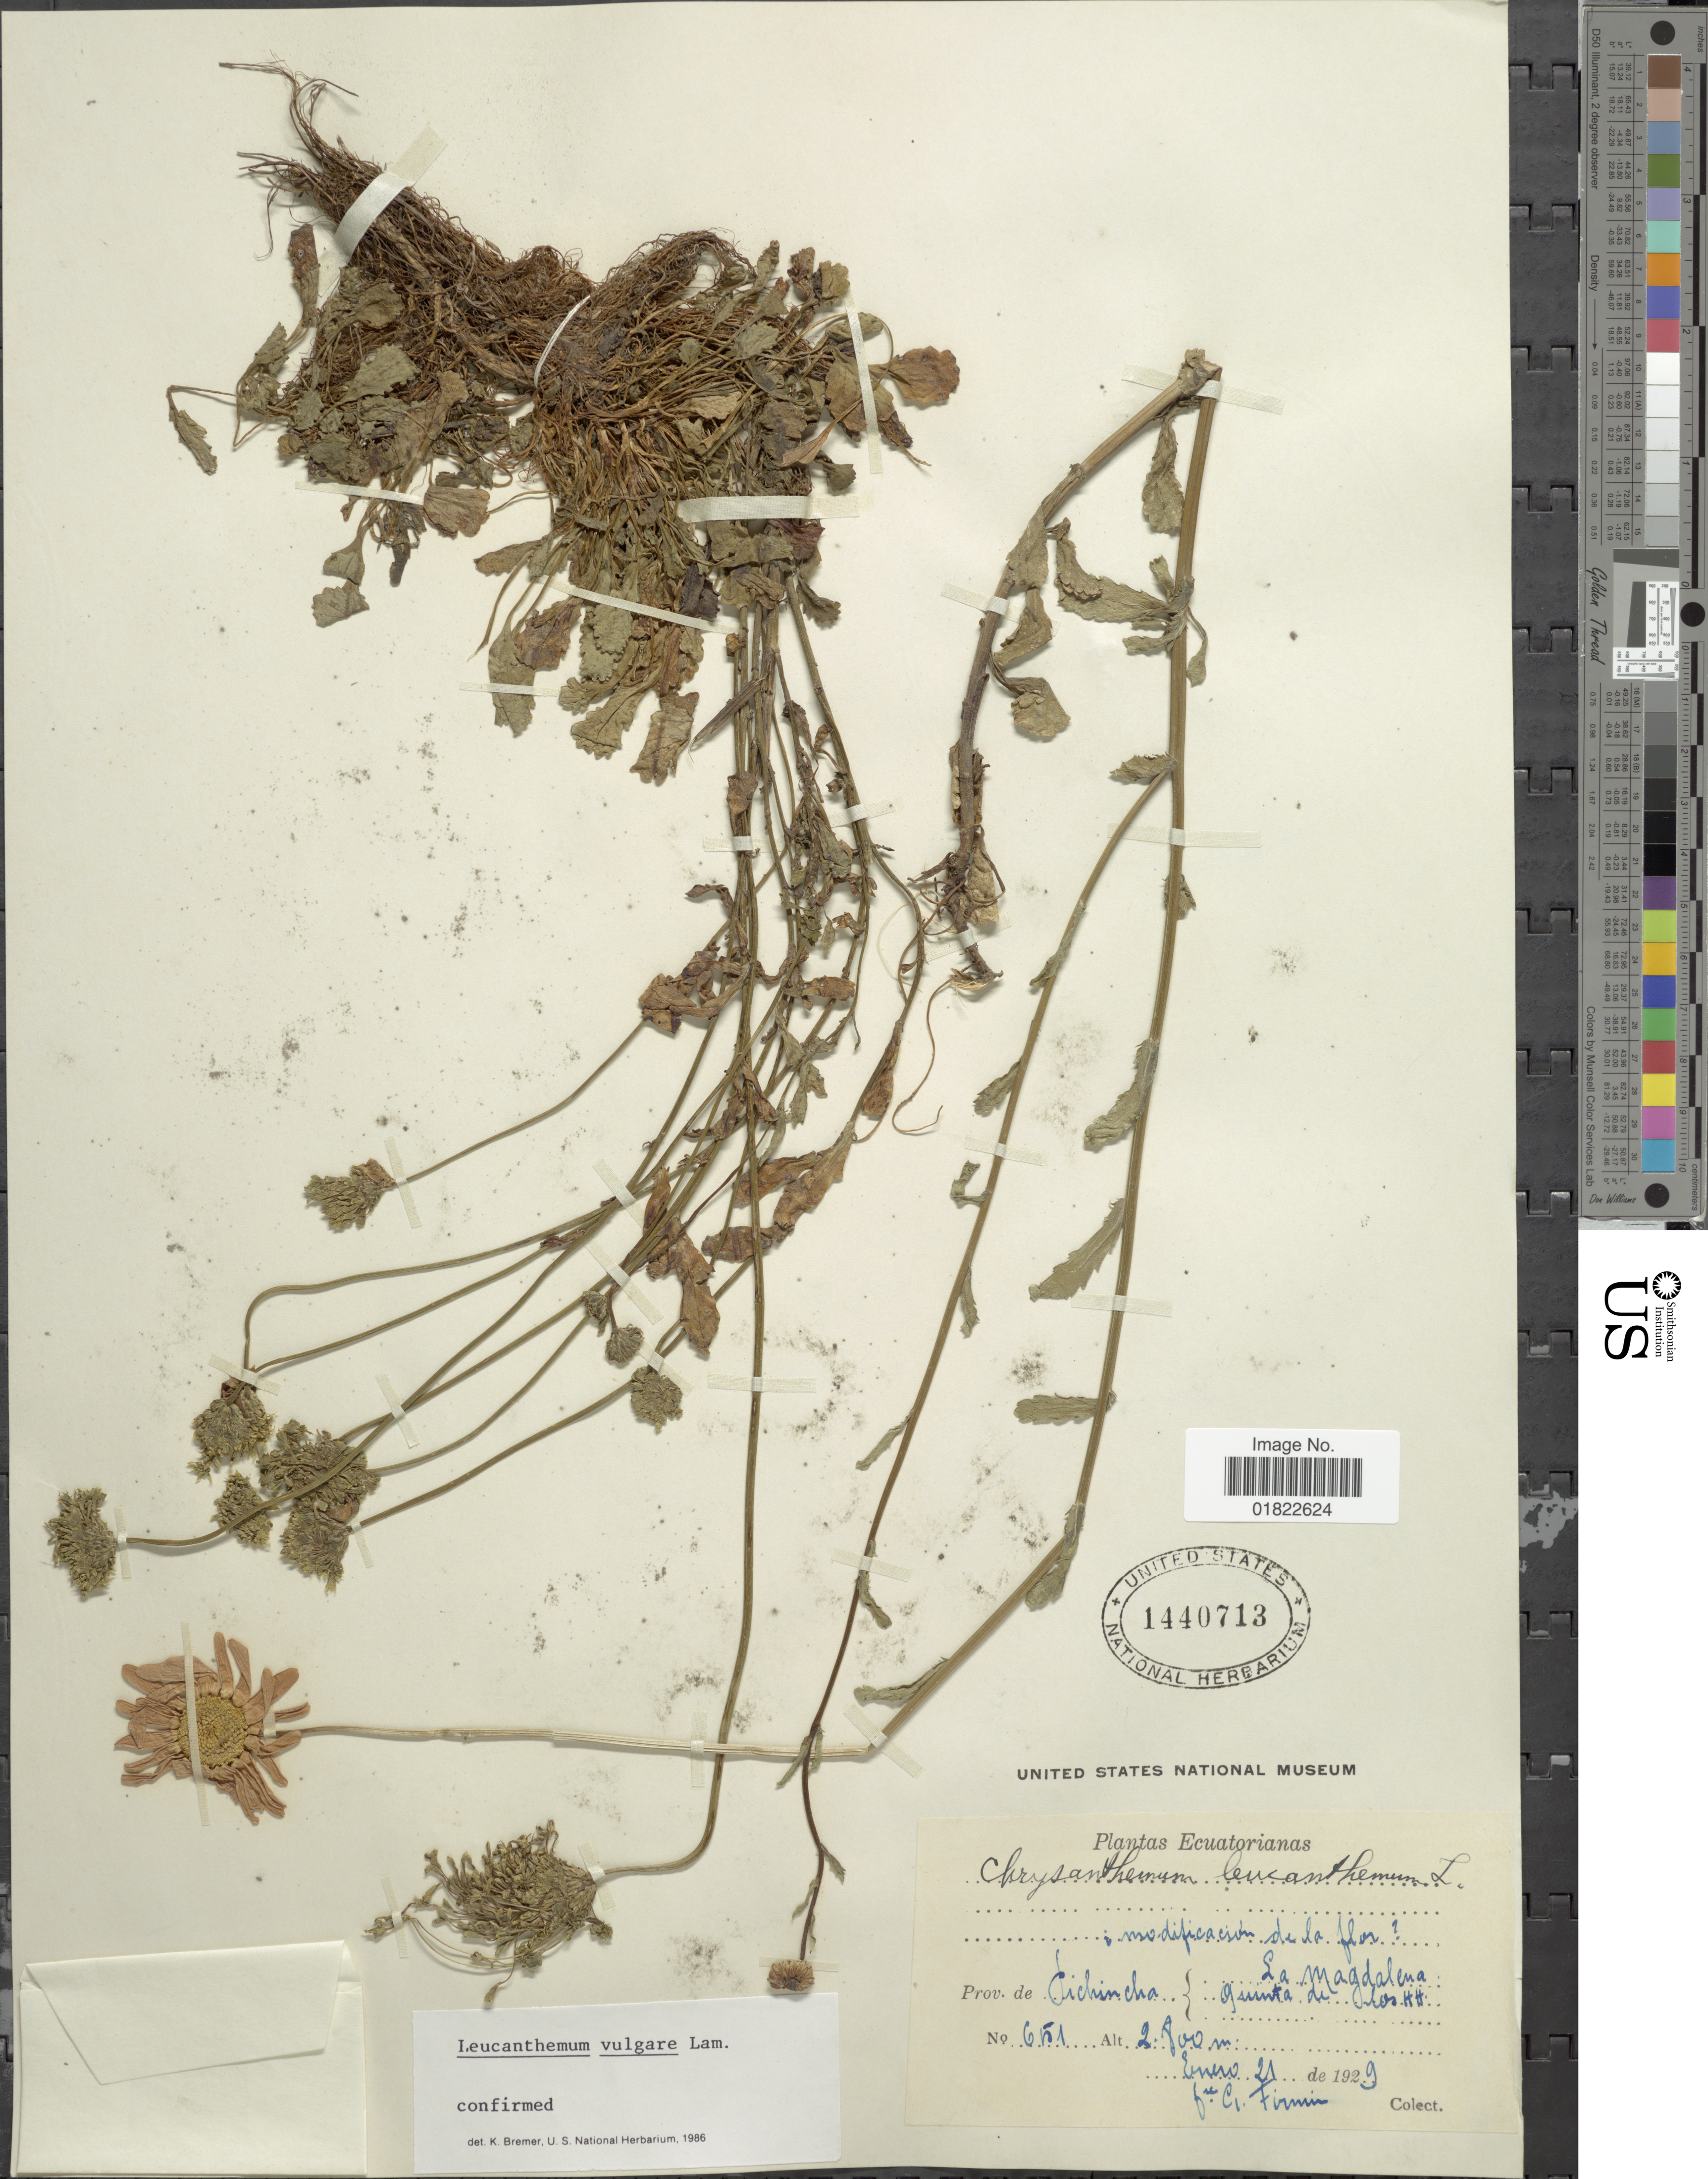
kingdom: Plantae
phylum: Tracheophyta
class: Magnoliopsida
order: Asterales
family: Asteraceae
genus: Leucanthemum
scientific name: Leucanthemum vulgare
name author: Lam.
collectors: F. Firmin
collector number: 651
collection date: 1929-01-21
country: Ecuador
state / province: Pichincha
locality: Prov. de Pichincha, La Magdalena, Quinta de Los HH.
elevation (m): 2800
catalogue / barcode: US 1440713